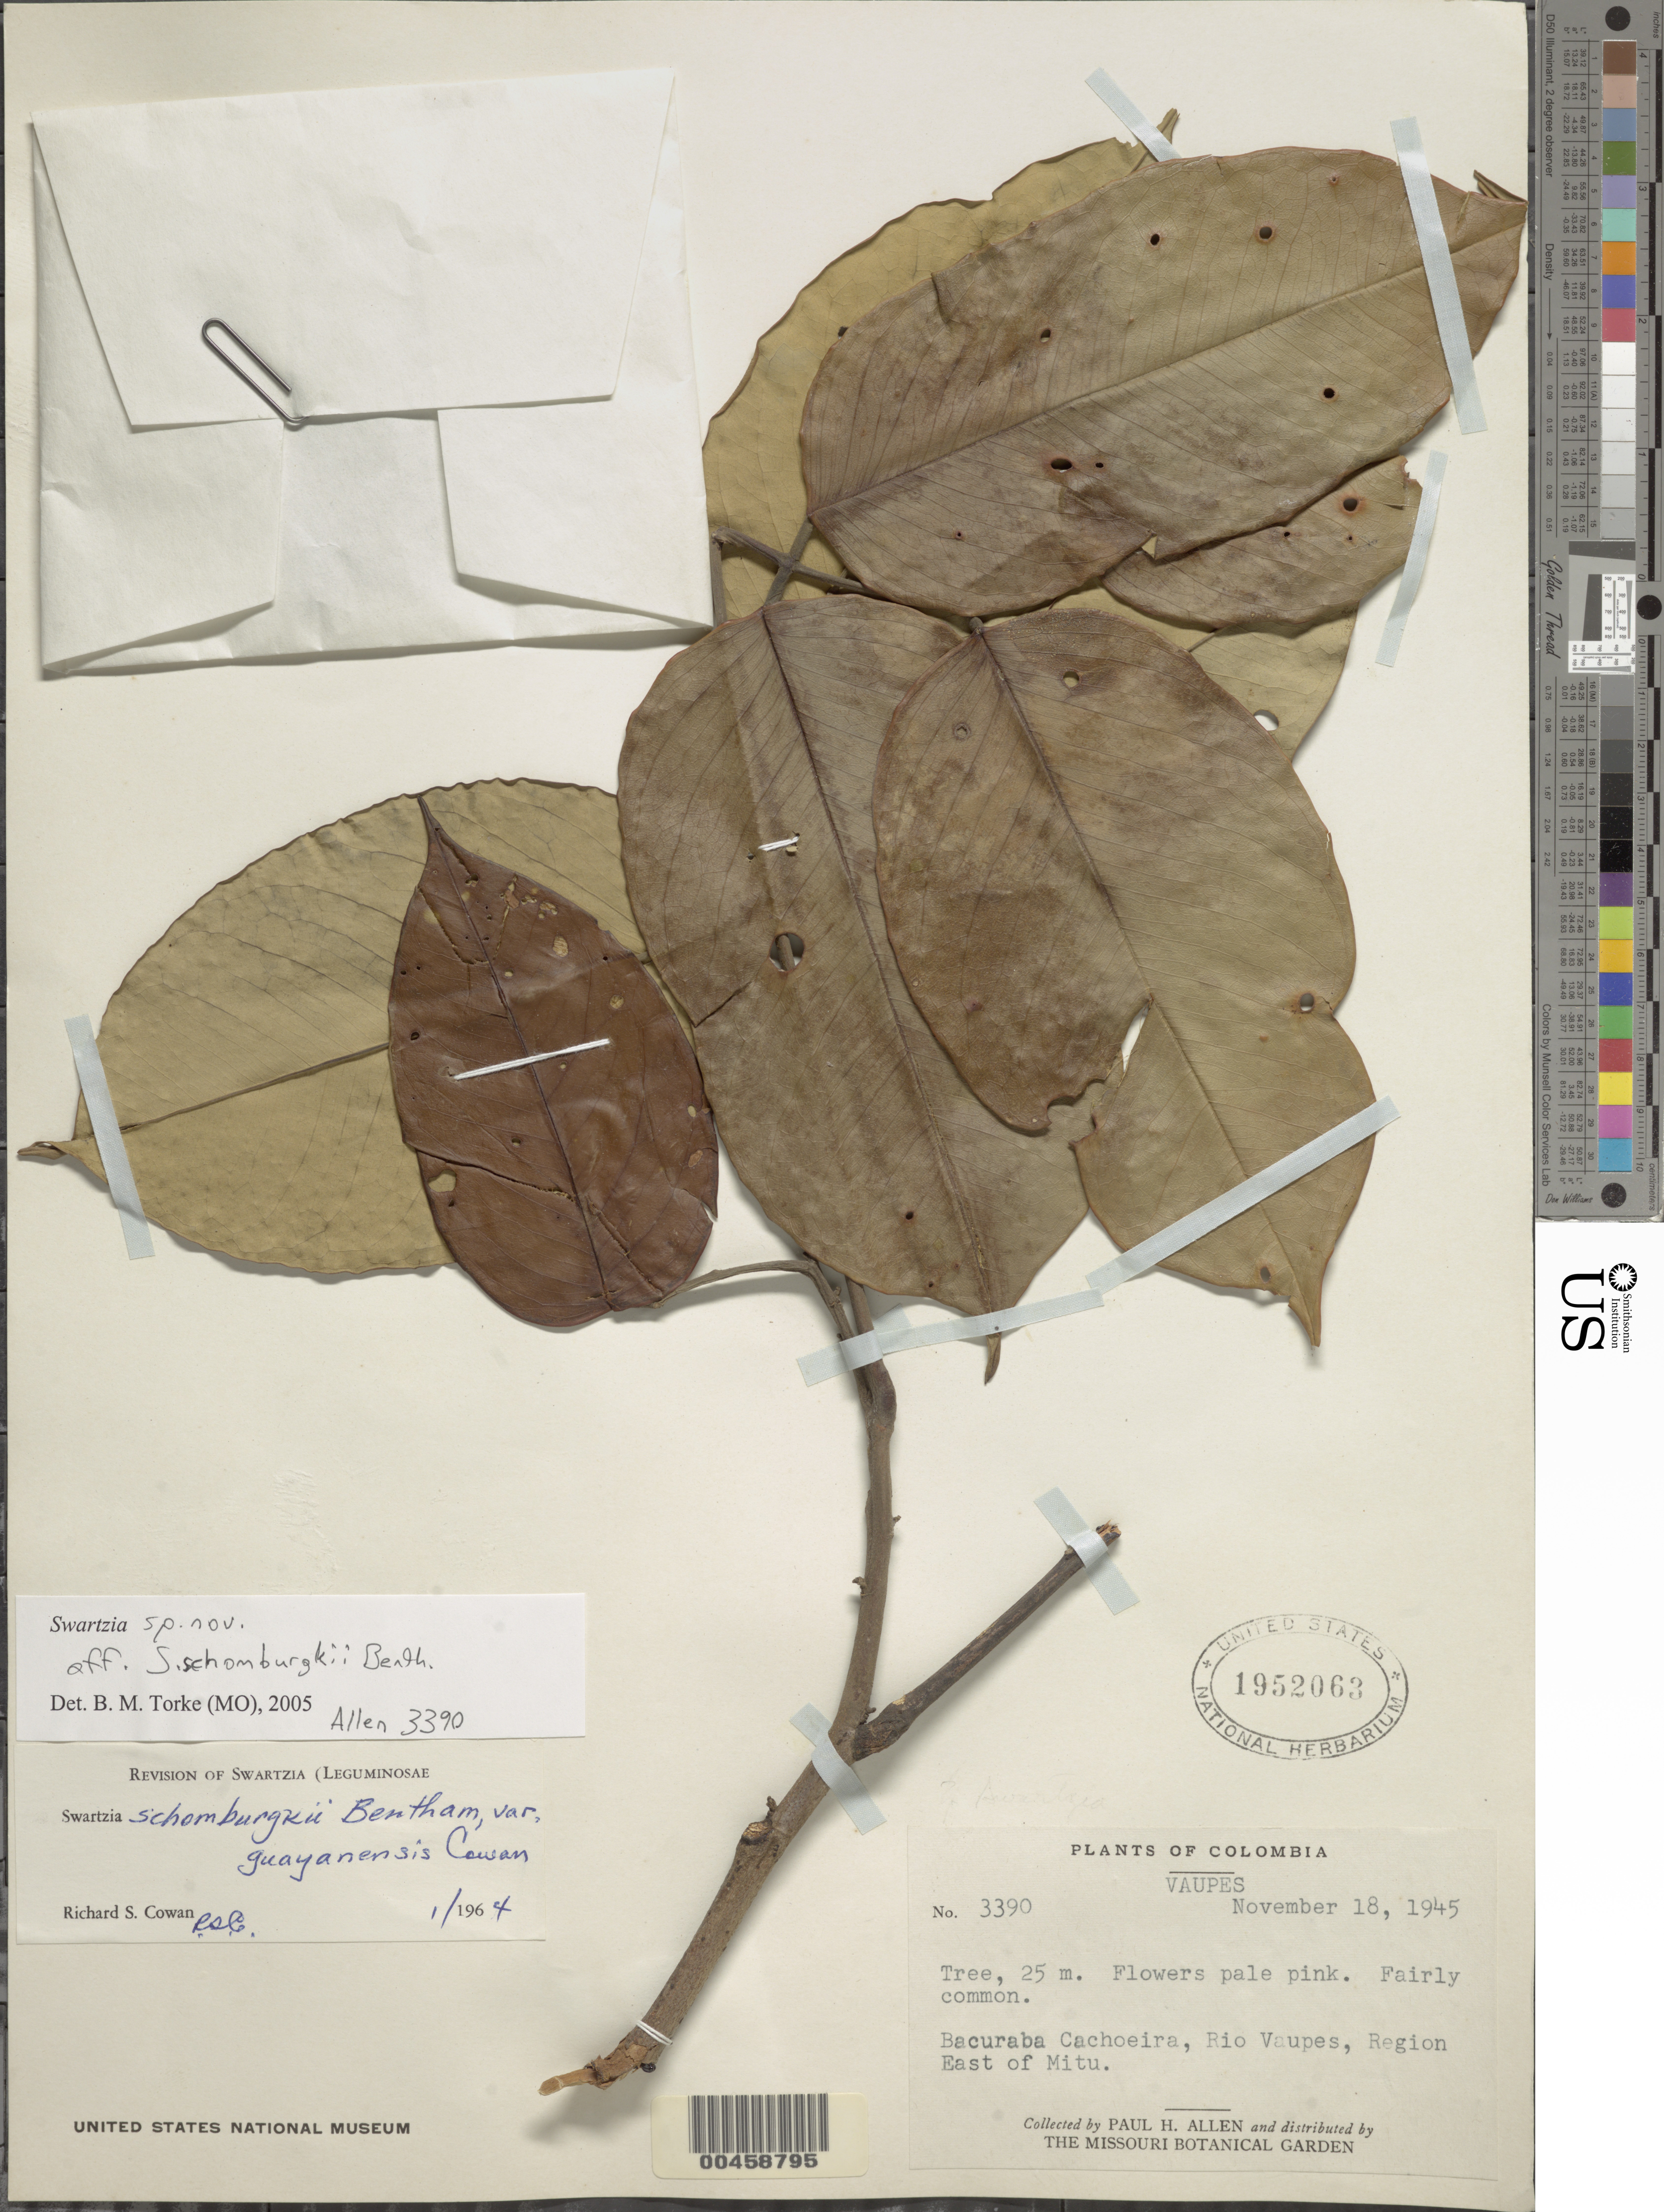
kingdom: Plantae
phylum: Tracheophyta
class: Magnoliopsida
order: Fabales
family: Fabaceae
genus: Swartzia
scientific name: Swartzia schomburgkii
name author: Benth.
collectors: P. H. Allen et al.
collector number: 3390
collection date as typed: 18 Nov 1945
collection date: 1945-11-18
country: Colombia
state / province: Vaupés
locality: BacUraba Cachoeira, Rio Vaupes, region E of Mitu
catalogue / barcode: US 1952063